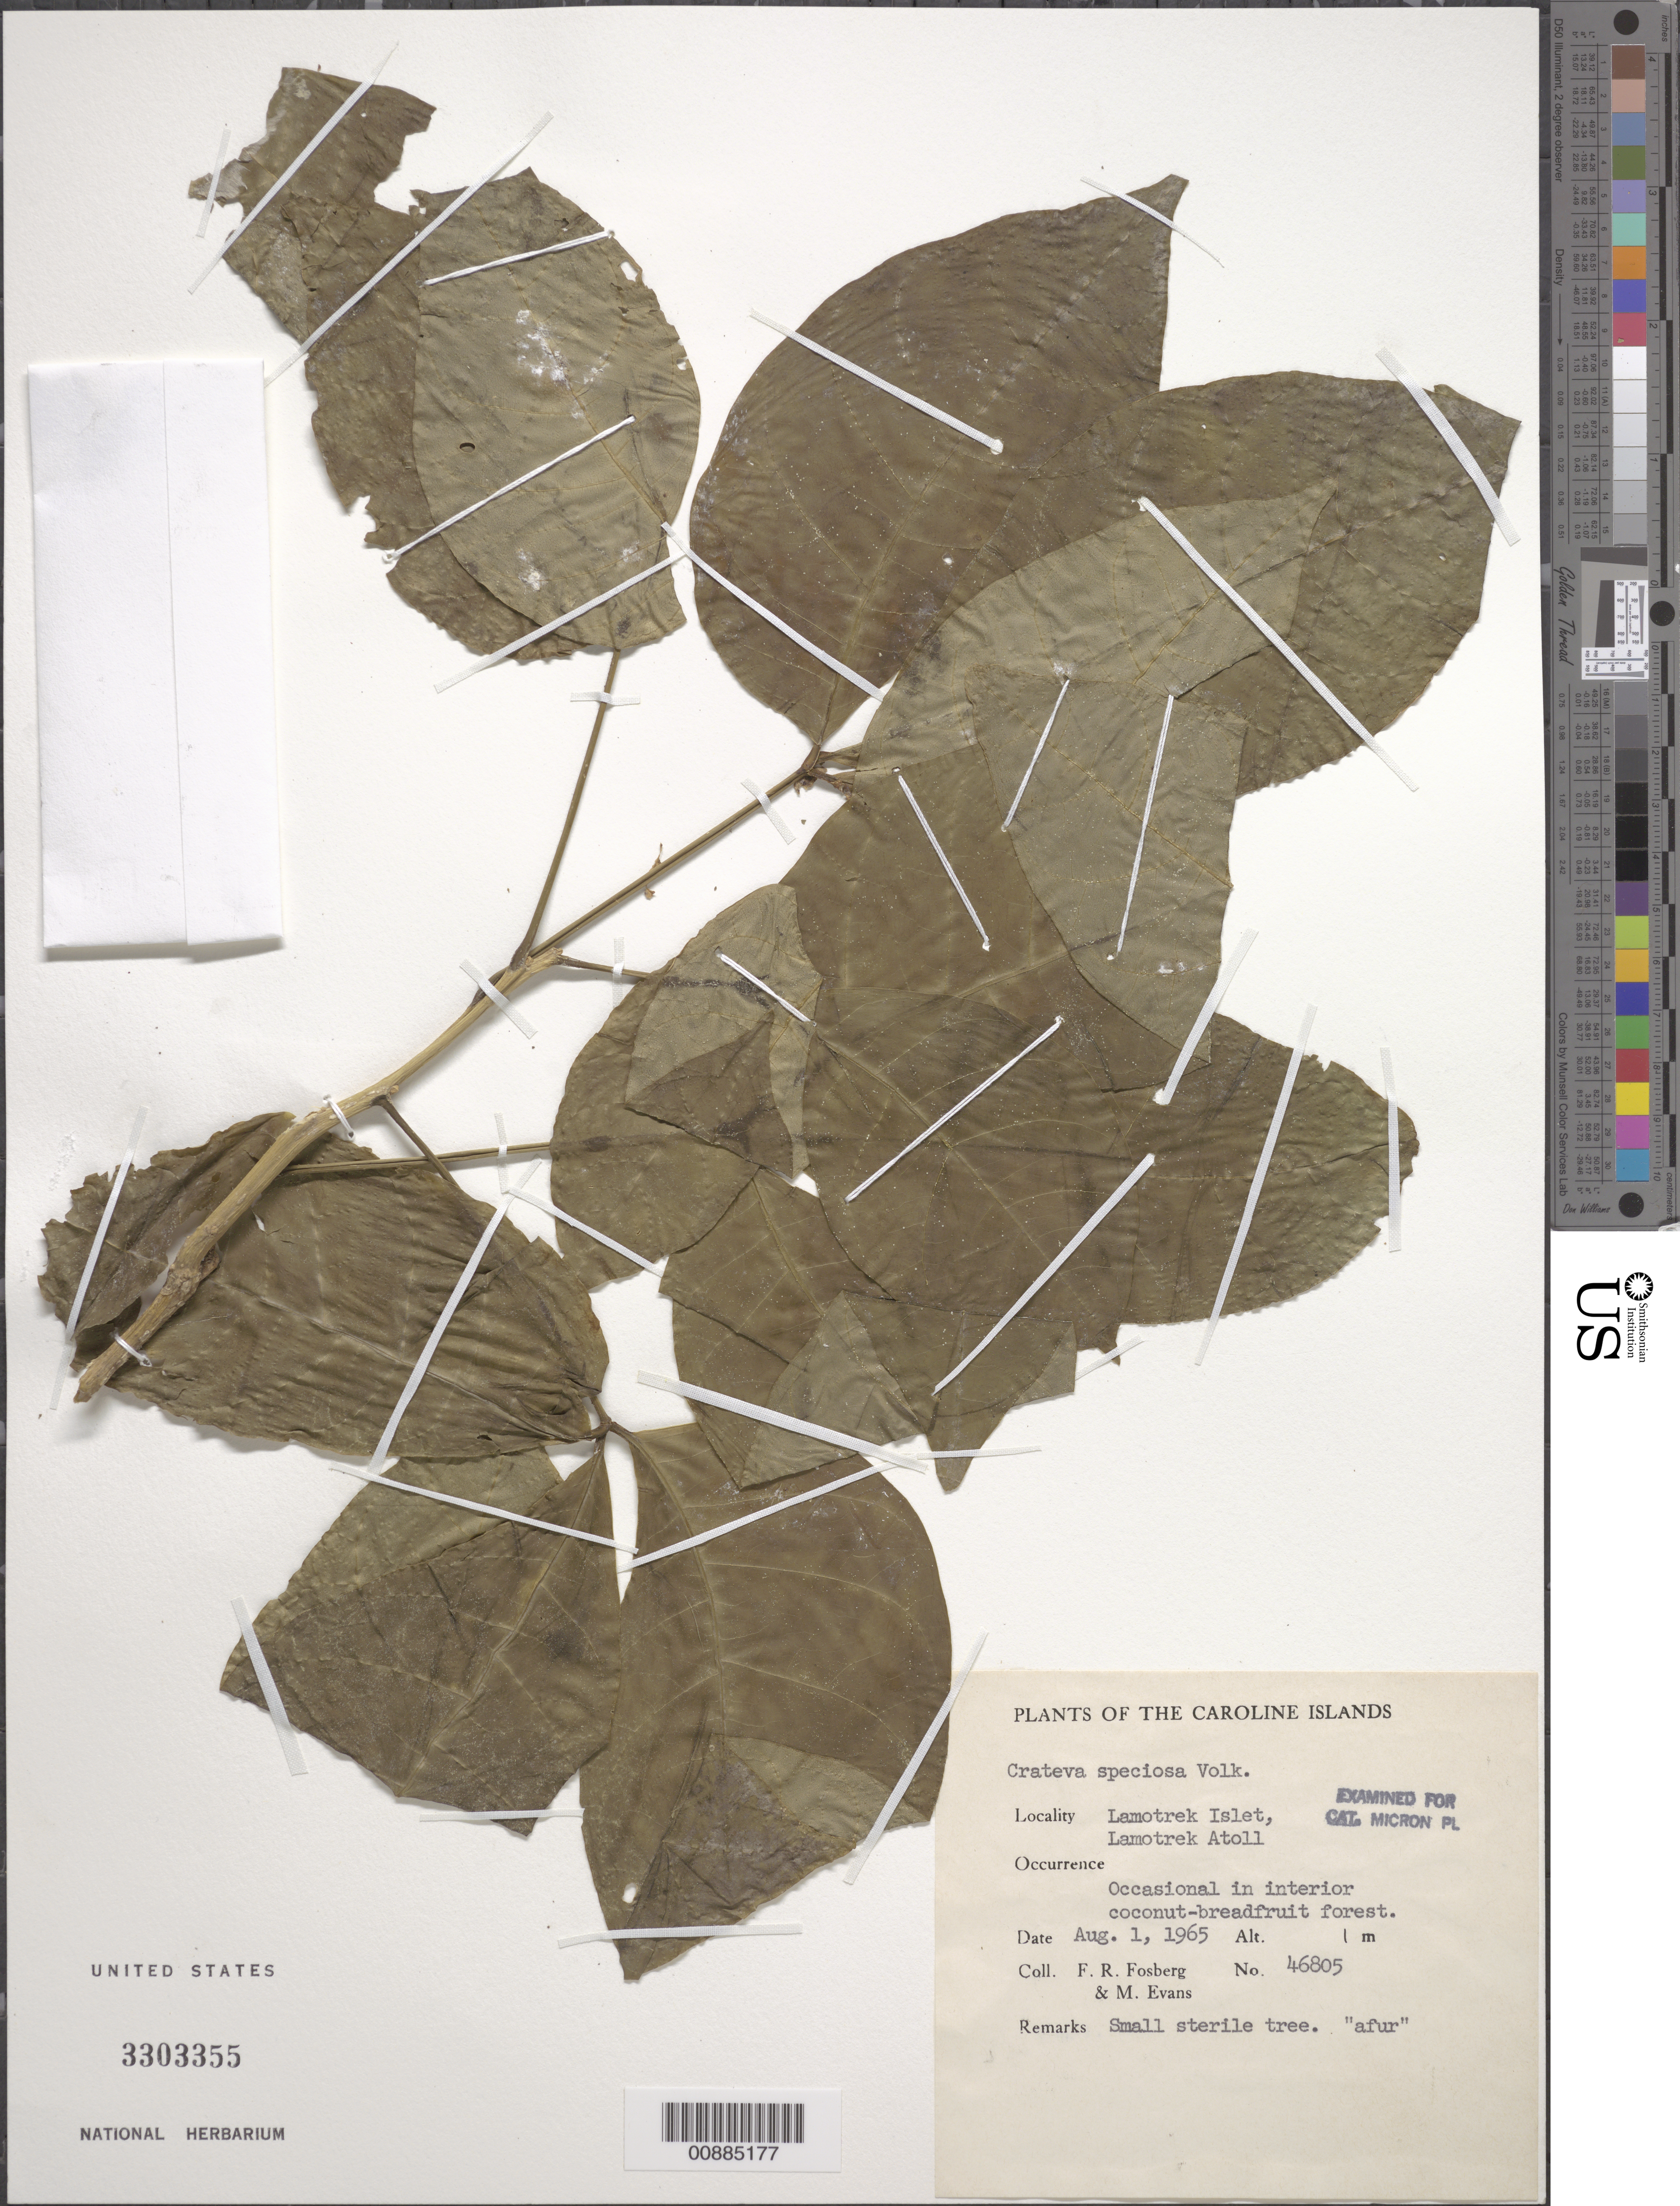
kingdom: Plantae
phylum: Tracheophyta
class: Magnoliopsida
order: Brassicales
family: Capparaceae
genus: Crateva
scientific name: Crateva speciosa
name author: Volkens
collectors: F. R. Fosberg & M. Evans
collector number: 46805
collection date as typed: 01 Aug 1965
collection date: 1965-08-01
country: Micronesia, Federated States of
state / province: Yap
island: Lamotrek Atoll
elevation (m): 1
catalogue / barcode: US 3303355